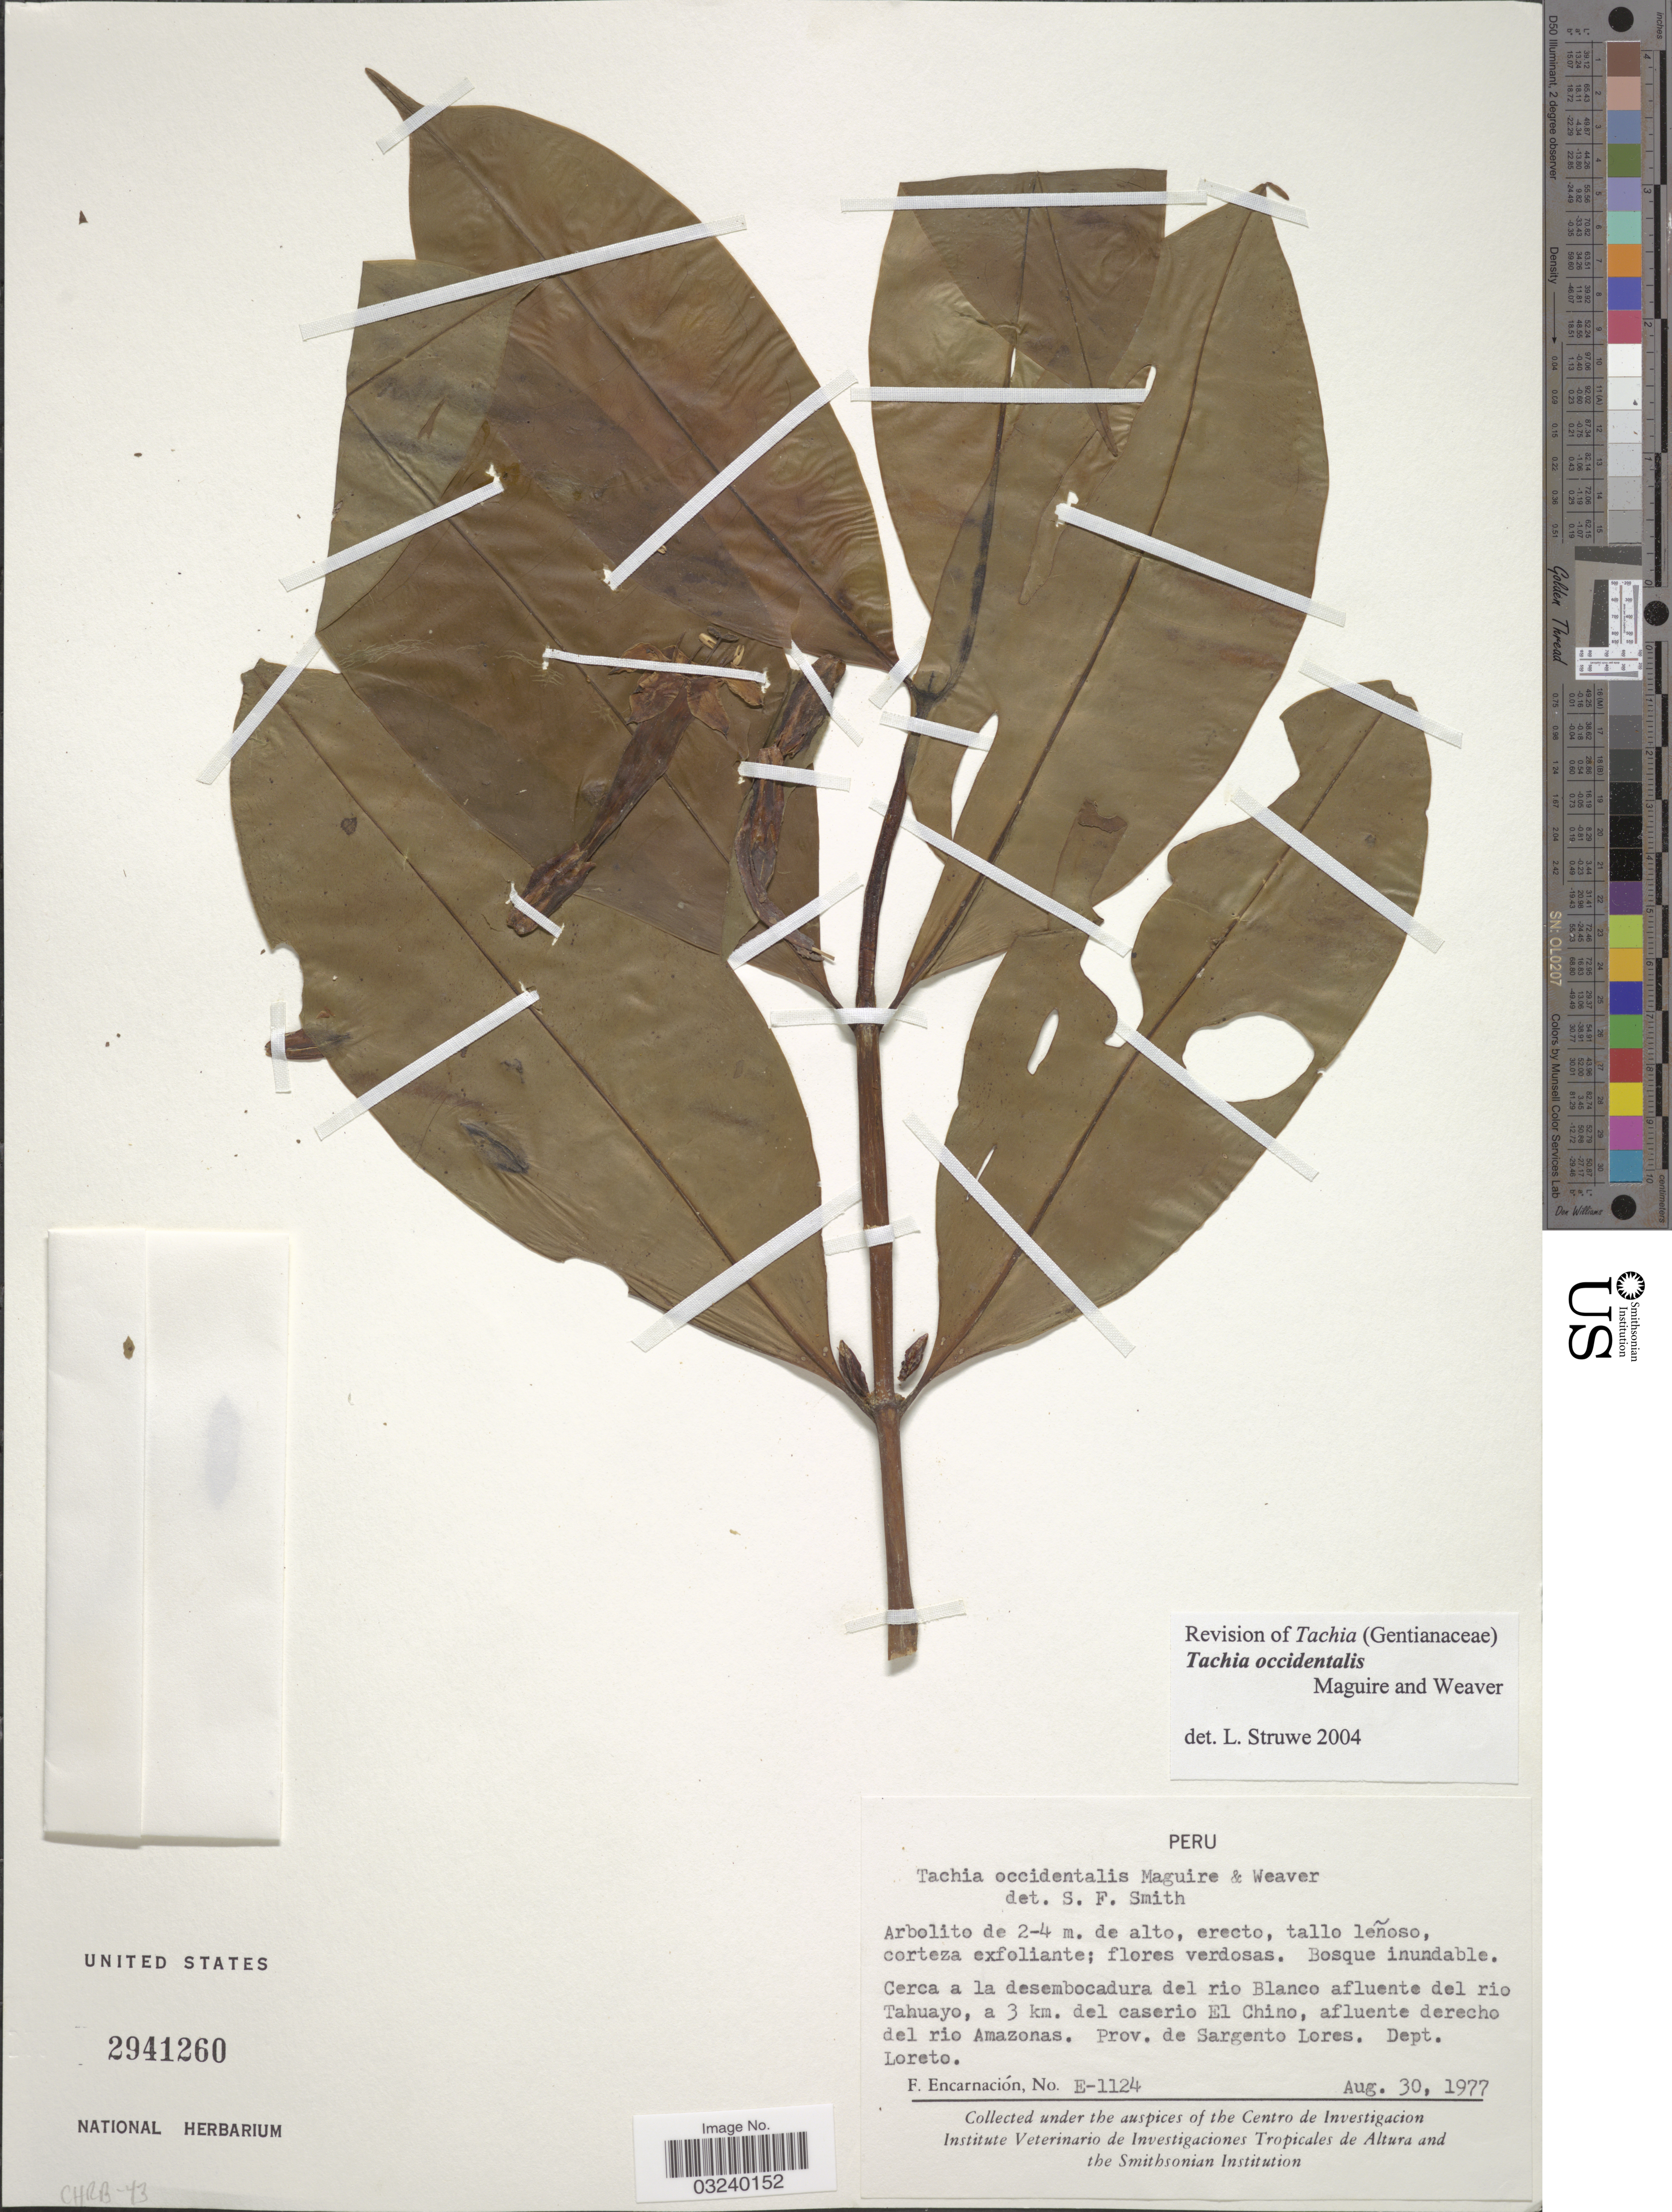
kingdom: Plantae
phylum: Tracheophyta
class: Magnoliopsida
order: Gentianales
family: Gentianaceae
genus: Tachia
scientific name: Tachia occidentalis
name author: Maguire & Weaver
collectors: F. Encarnación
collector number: E-1124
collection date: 1977-08-30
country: Peru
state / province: Loreto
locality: Cerca a la desembocadura del rio Blanco afluente del rio Tahuayo, a 3 km. del caserio El Chino, afluente derecho del rio Amazonas. Prov. de Sargento Lores.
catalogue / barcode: US 2941260